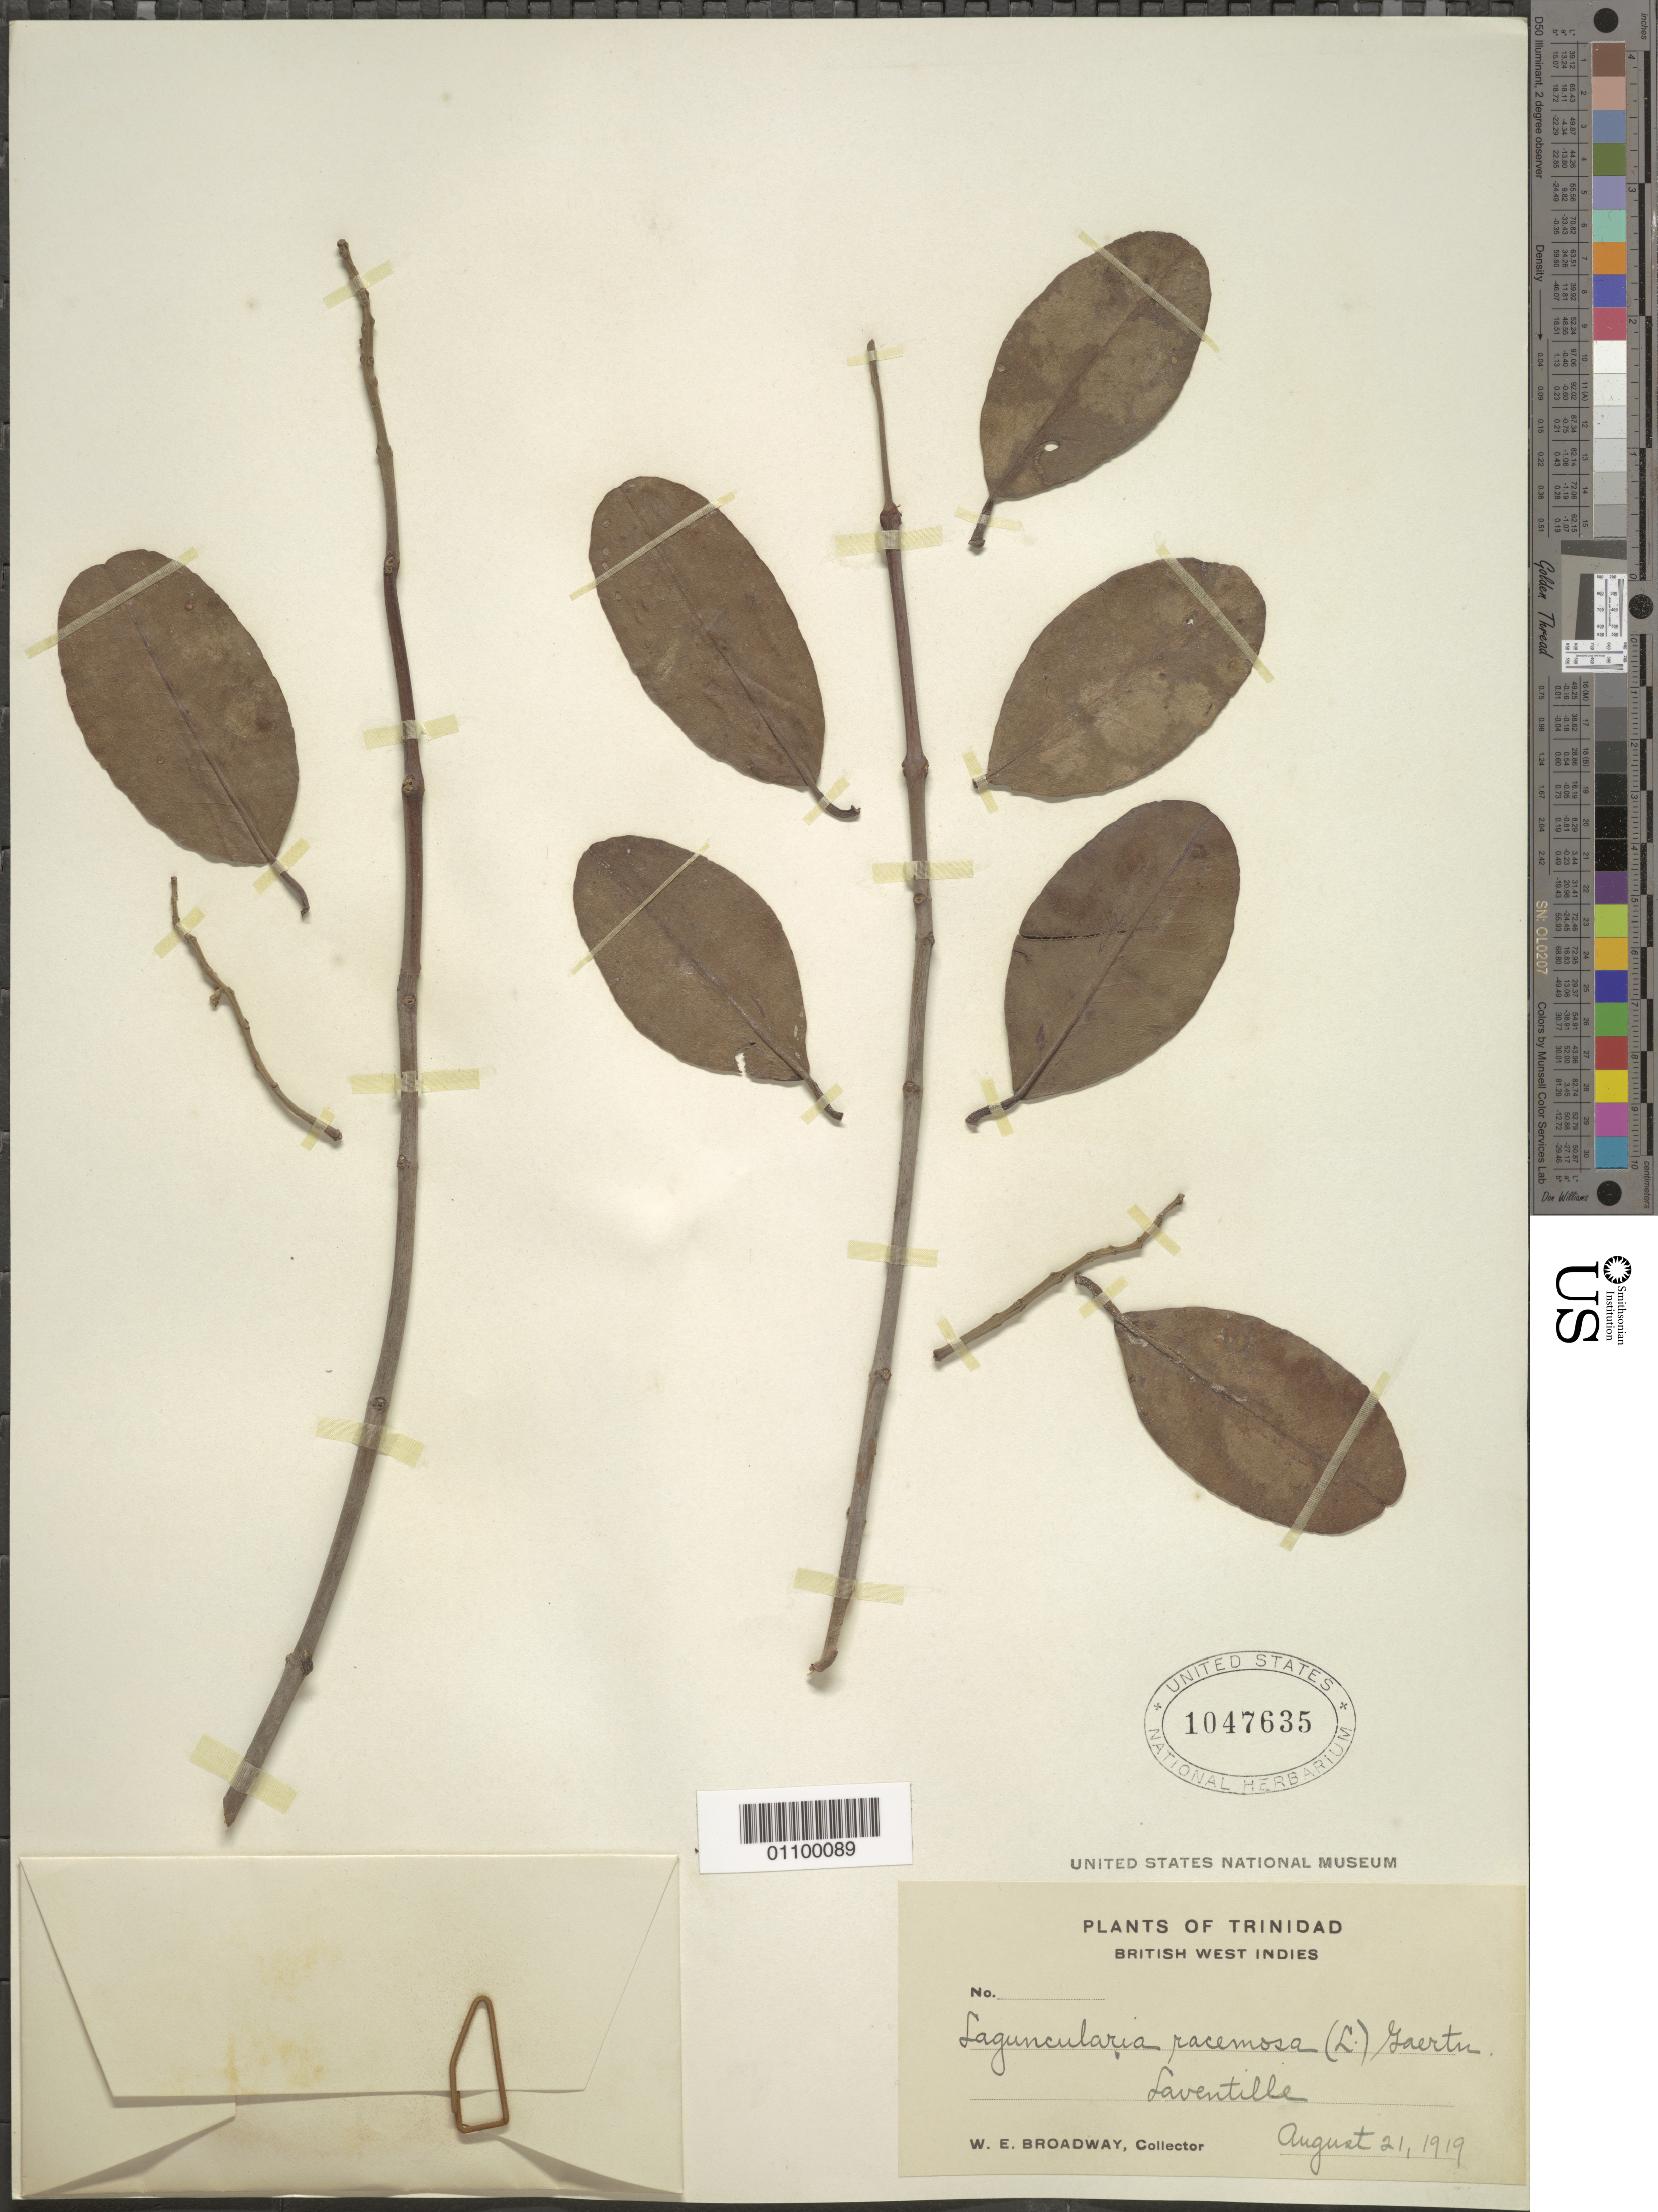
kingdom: Plantae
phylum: Tracheophyta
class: Magnoliopsida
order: Myrtales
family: Combretaceae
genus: Laguncularia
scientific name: Laguncularia racemosa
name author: (L.) C.F. Gaertn.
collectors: W. E. Broadway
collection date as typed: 21 Aug 1919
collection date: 1919-08-21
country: Trinidad and Tobago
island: Trinidad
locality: Laventville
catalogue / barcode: US 1047635